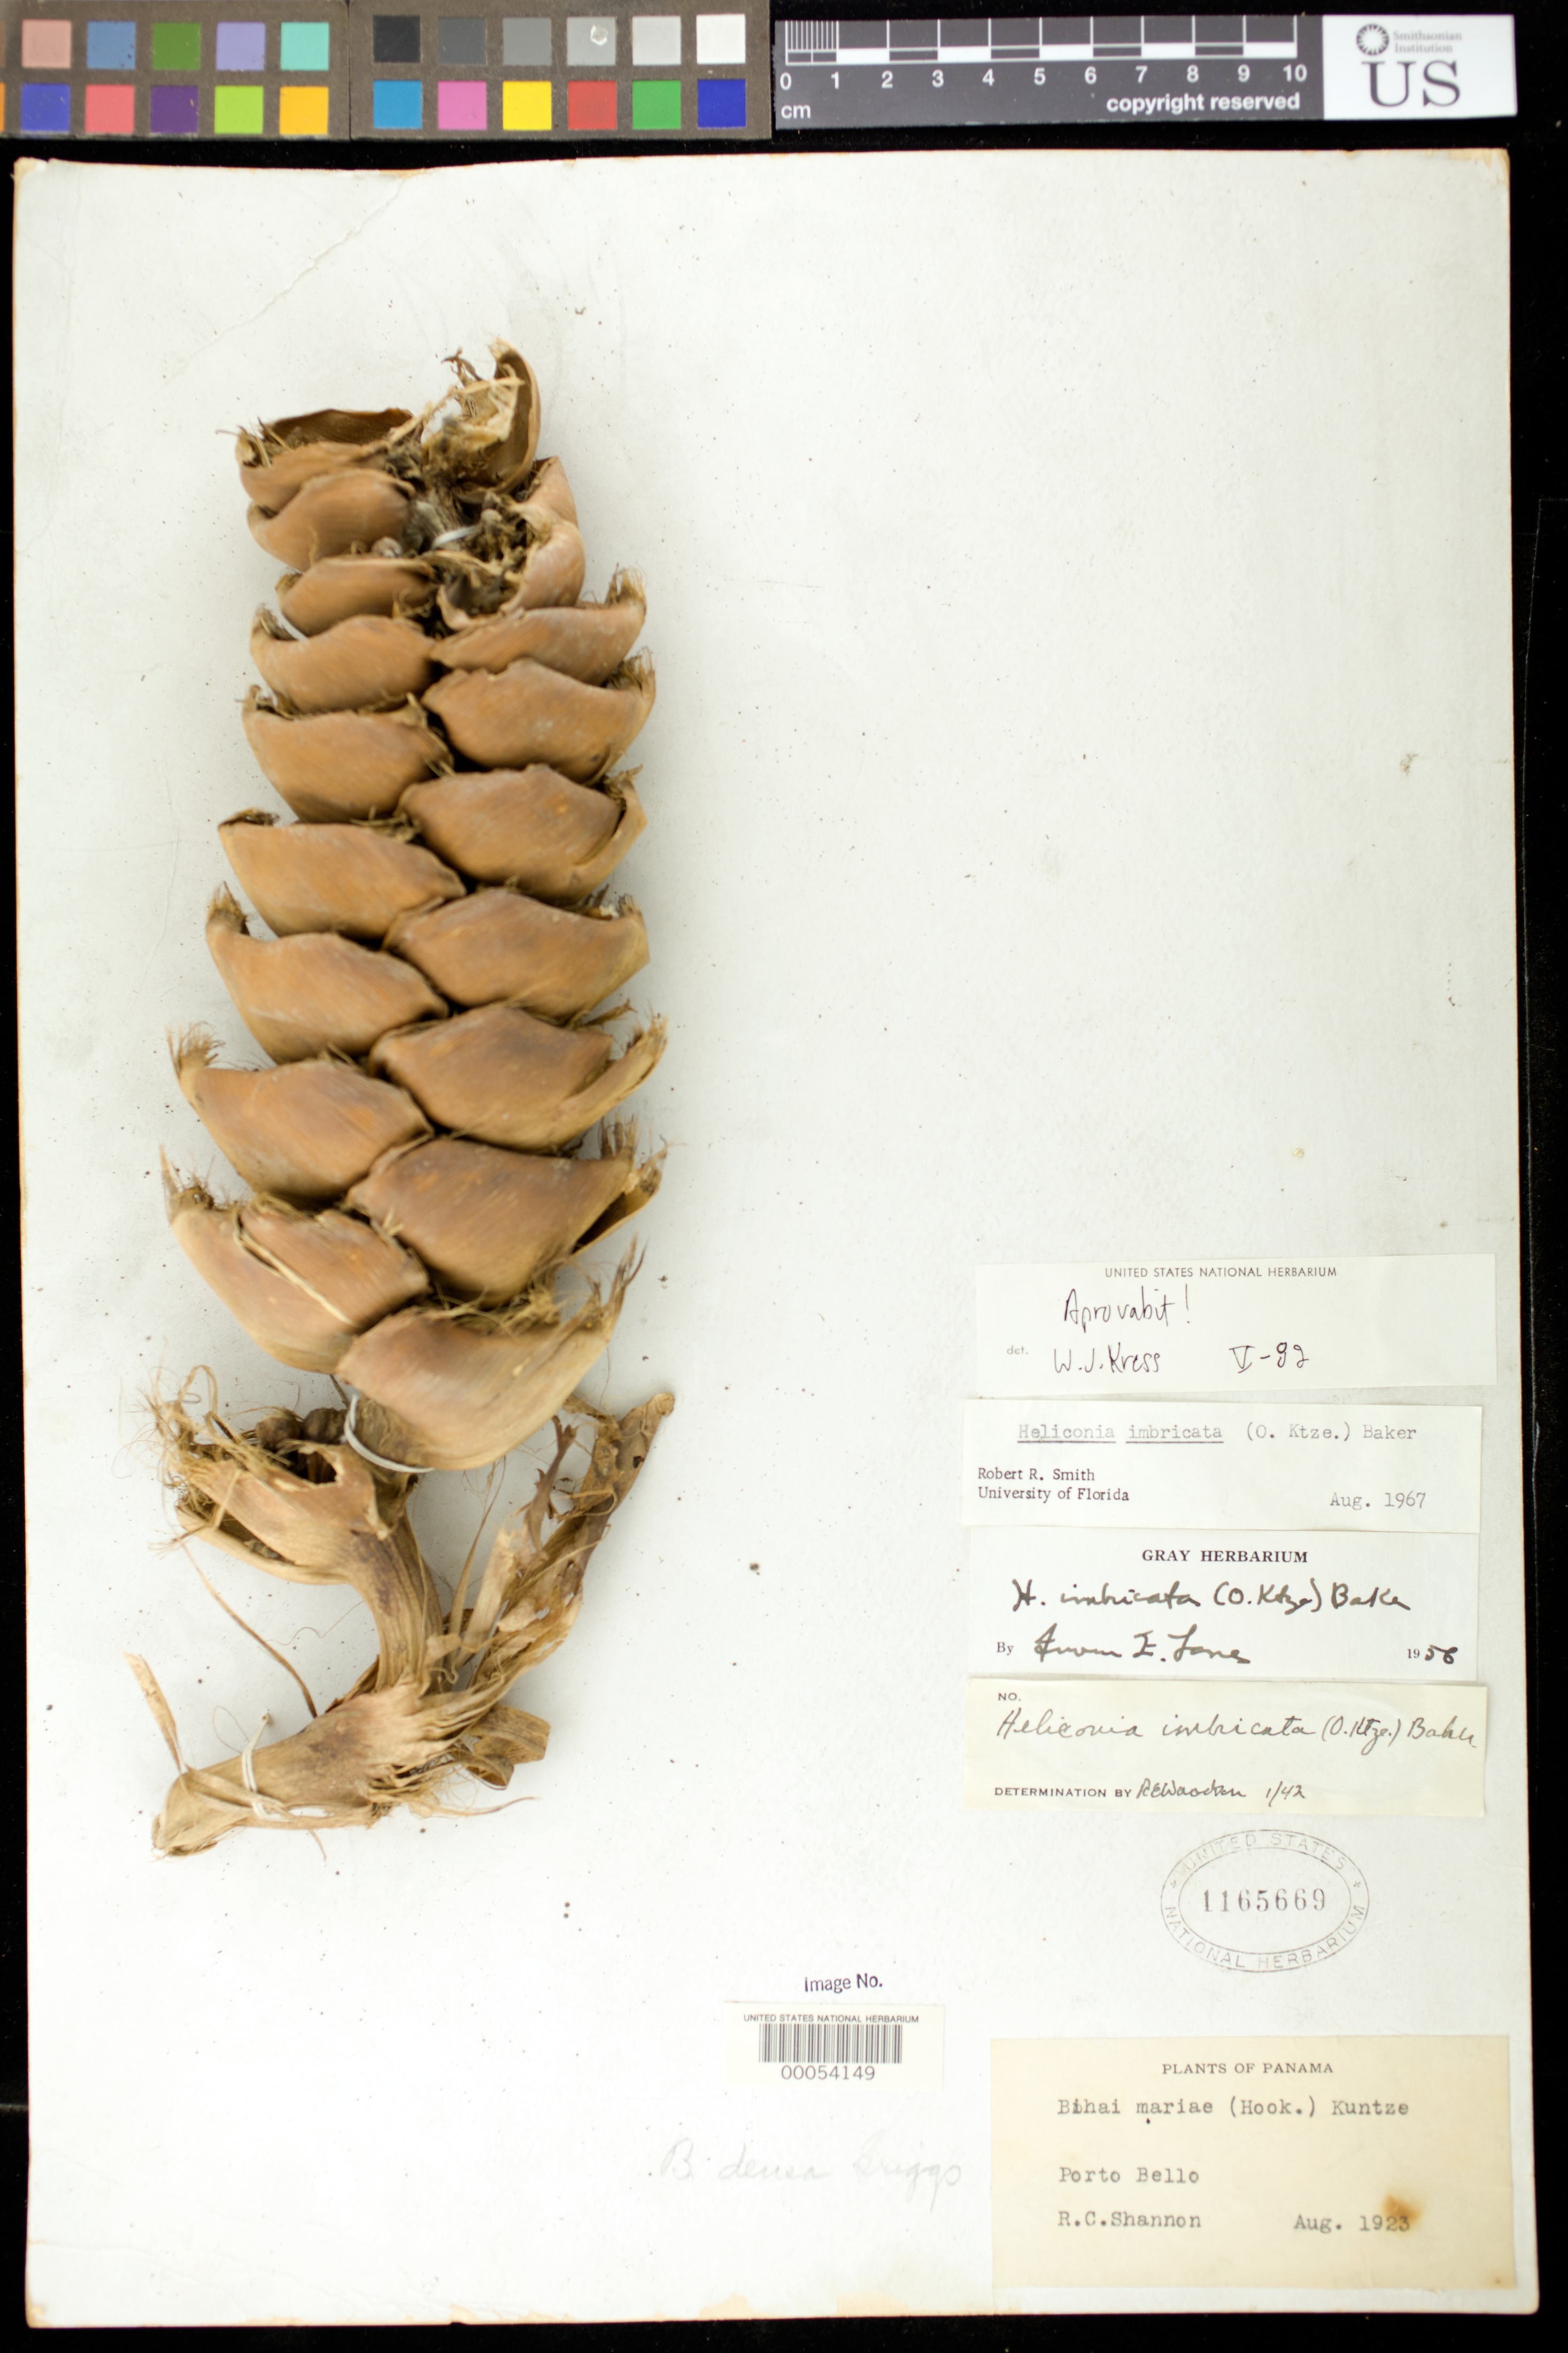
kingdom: Plantae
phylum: Tracheophyta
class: Liliopsida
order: Zingiberales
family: Heliconiaceae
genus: Heliconia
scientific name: Heliconia imbricata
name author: (Kuntze) Baker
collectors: R. Shannon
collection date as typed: Aug 1923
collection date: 1923-08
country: Panama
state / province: Colón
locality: Portobello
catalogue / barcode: US 1165669